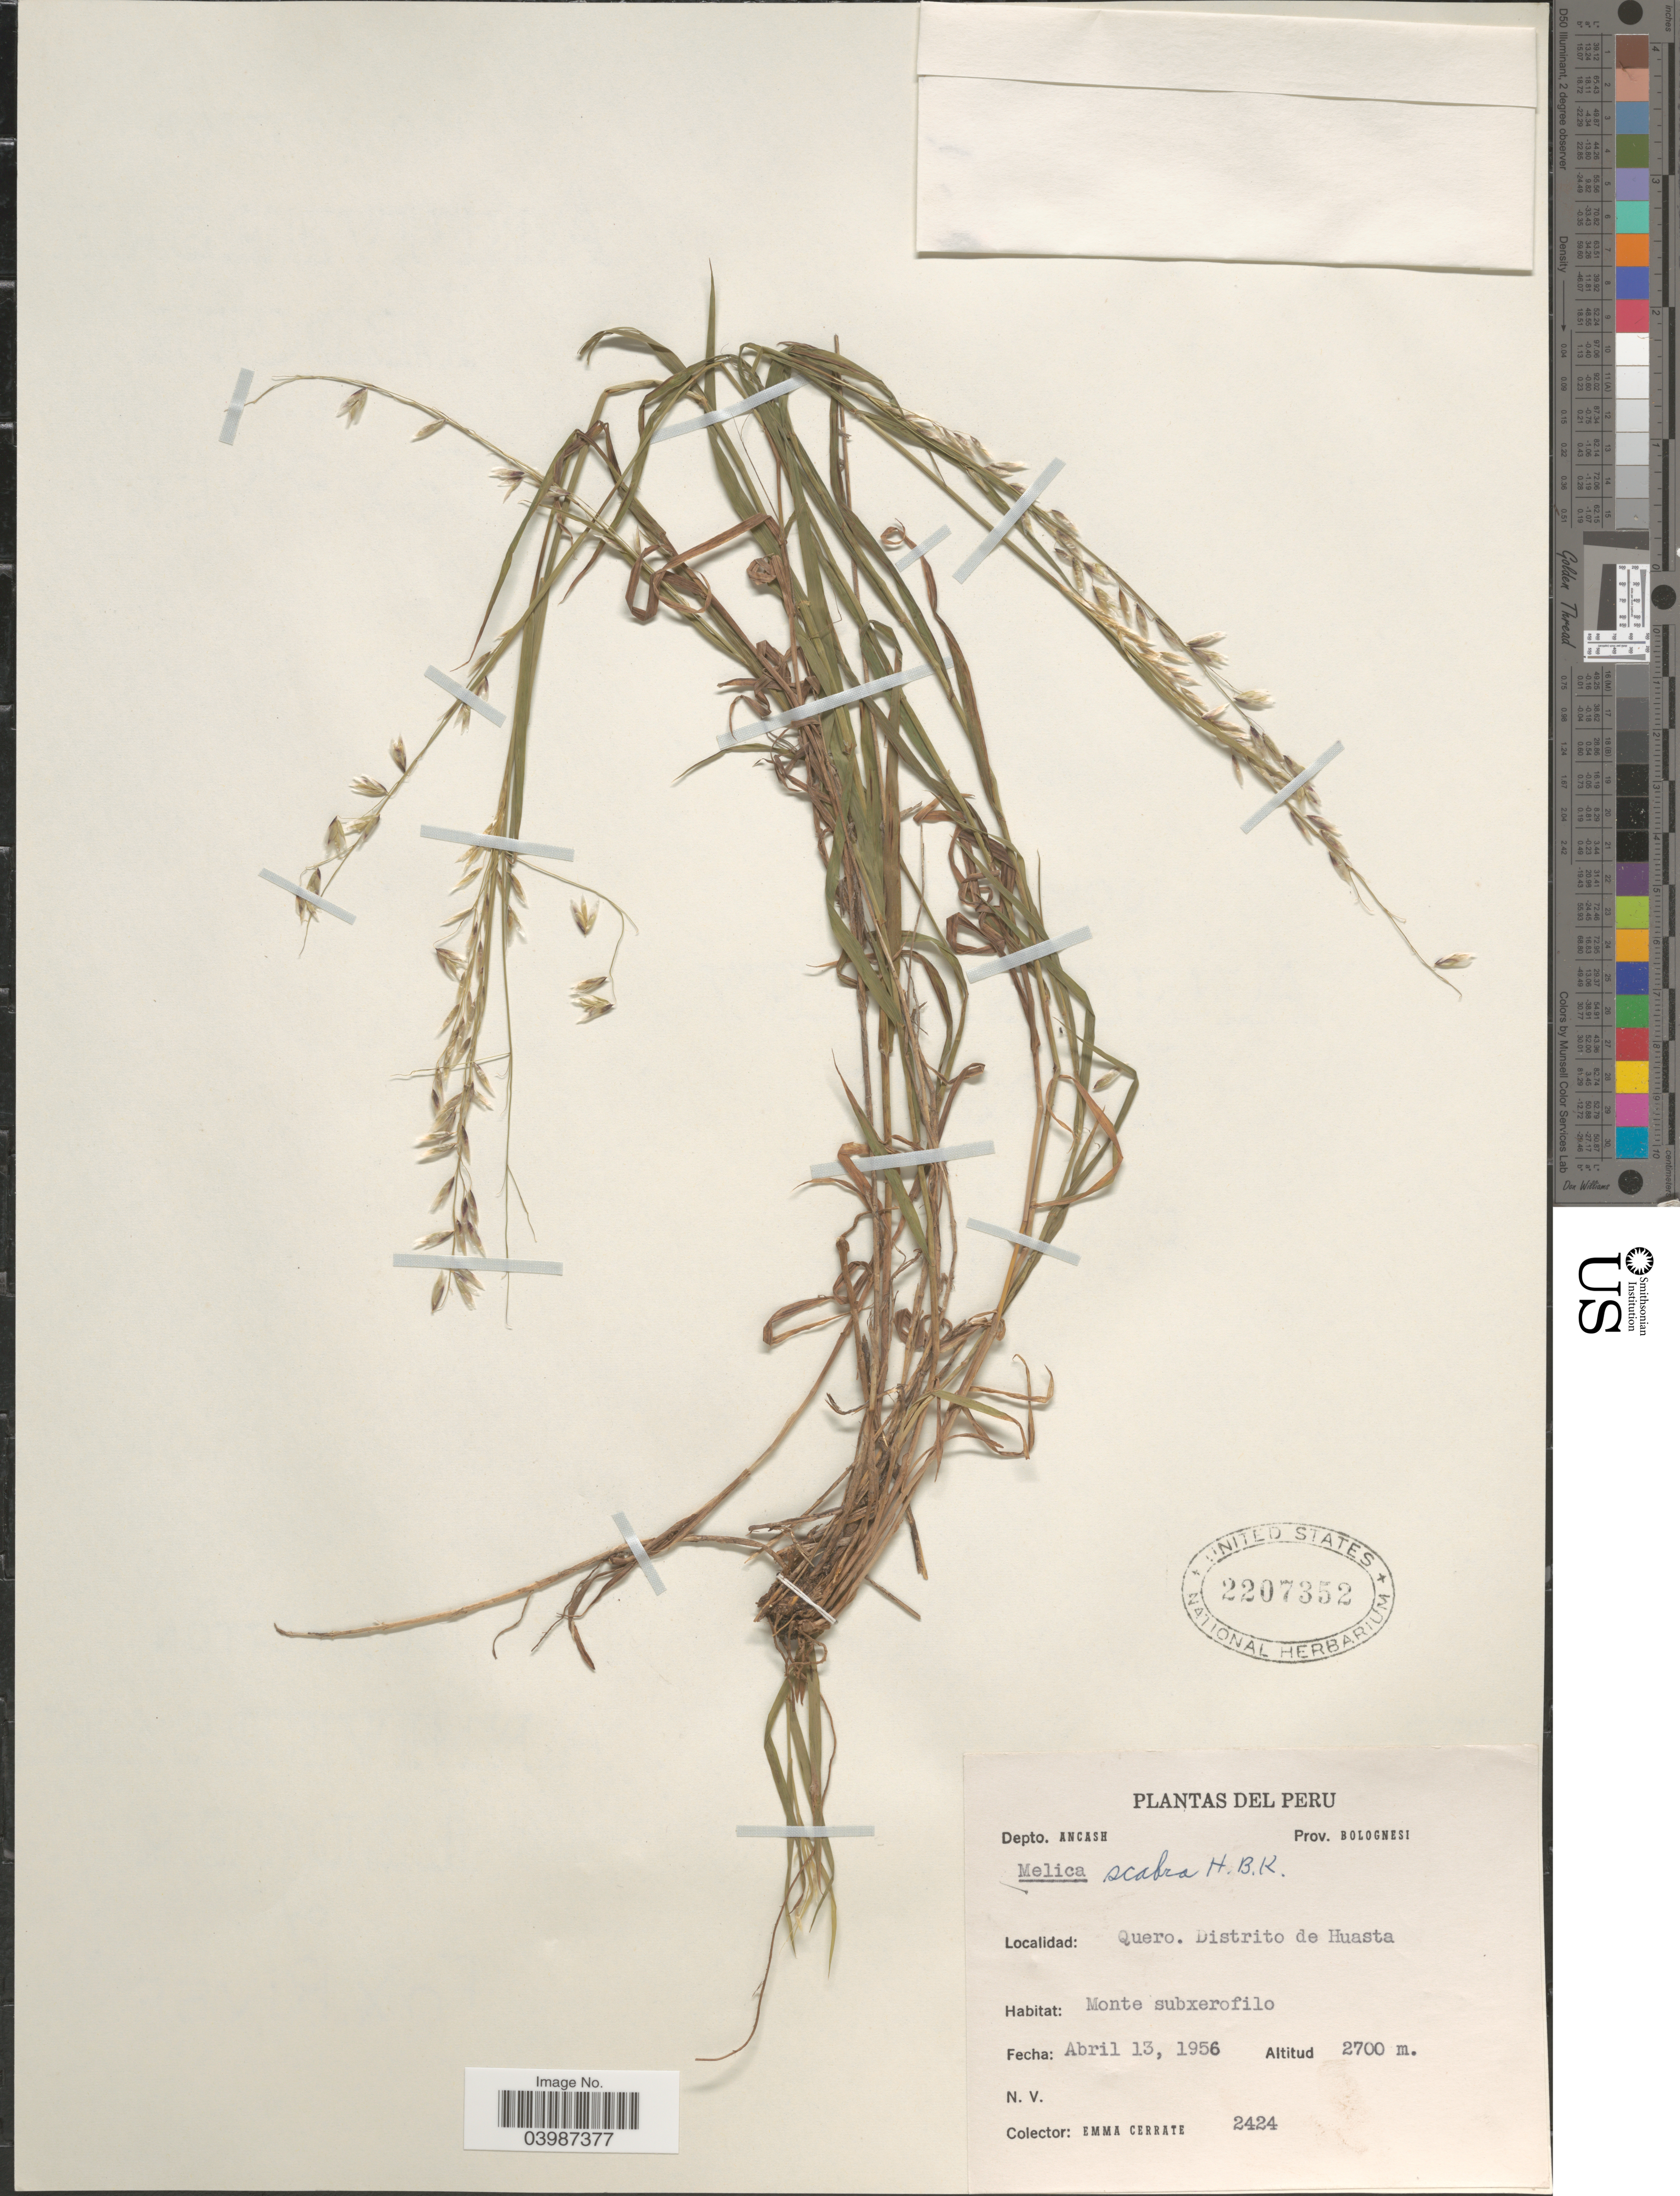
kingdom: Plantae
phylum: Tracheophyta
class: Liliopsida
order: Poales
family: Poaceae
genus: Melica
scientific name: Melica scabra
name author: Kunth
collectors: E. Cerrate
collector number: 2424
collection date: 1956-04-13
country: Peru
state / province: Ancash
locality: Depto. Ancash. Prov. Bolognesi. Quero. Distrito de Huasta.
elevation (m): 2700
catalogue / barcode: US 2207352